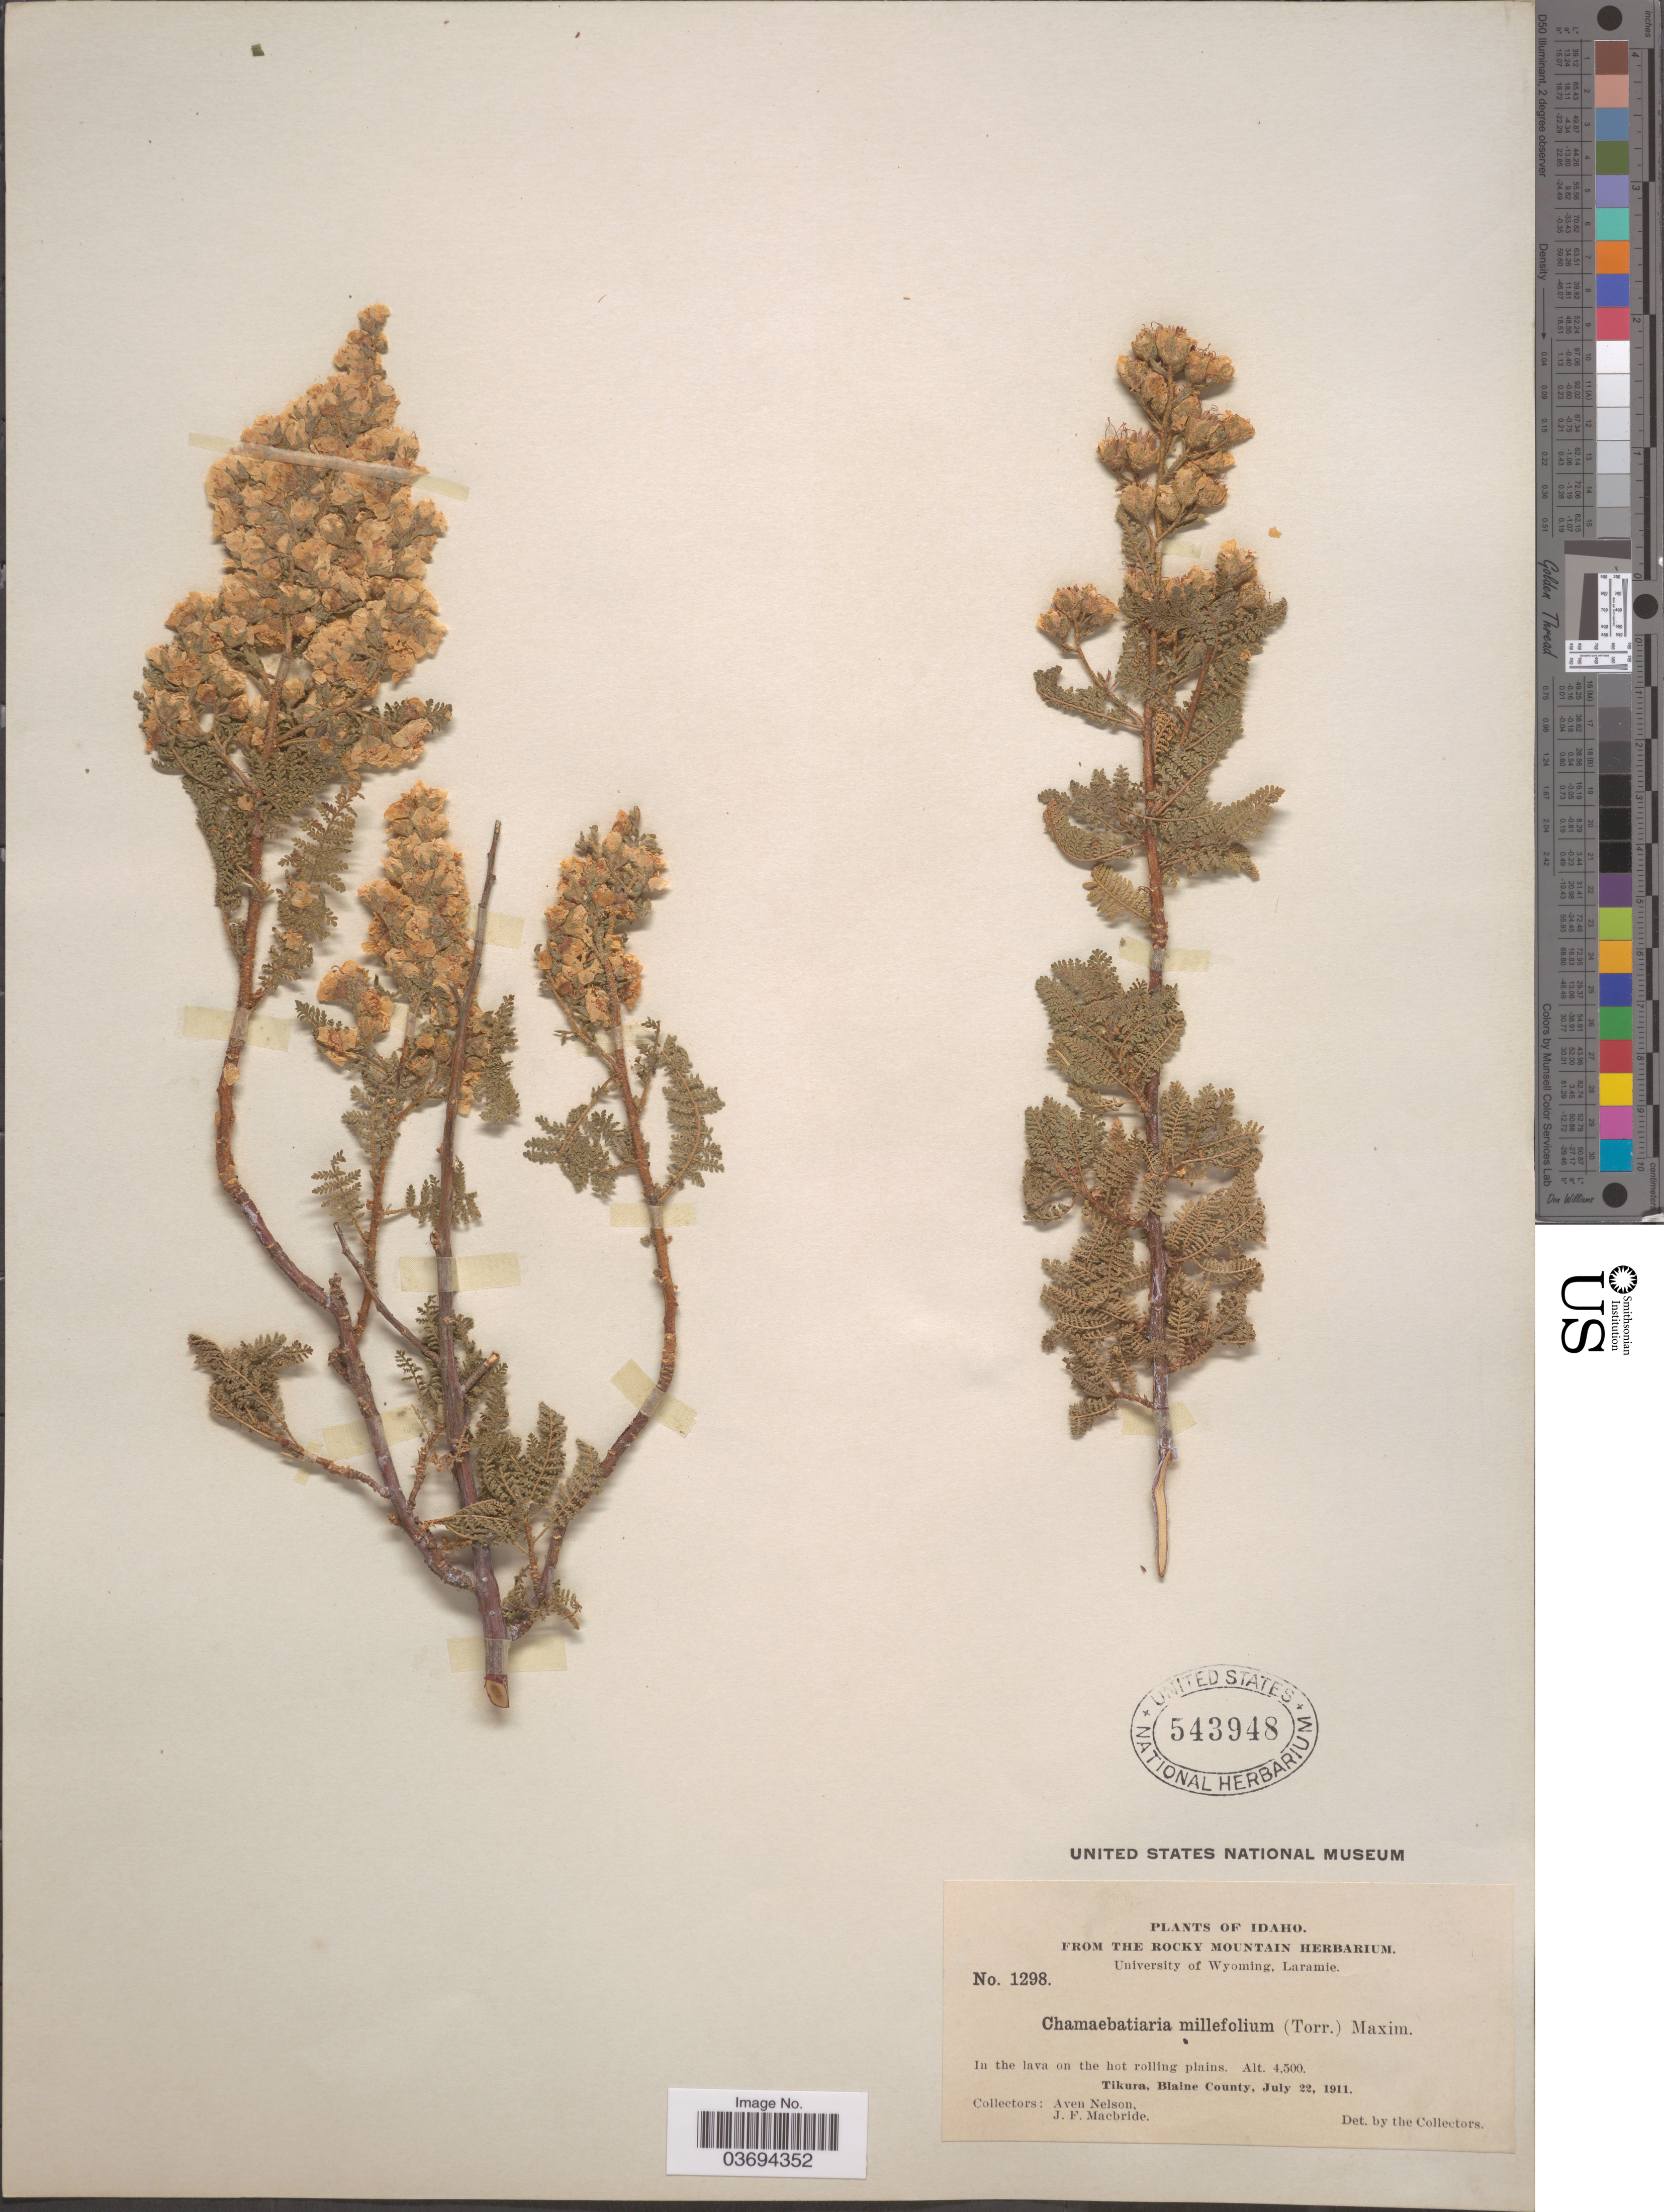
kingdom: Plantae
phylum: Tracheophyta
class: Magnoliopsida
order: Rosales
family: Rosaceae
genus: Chamaebatiaria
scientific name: Chamaebatiaria millefolium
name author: (Torr.) Maxim.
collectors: A. Nelson & J. F. Macbride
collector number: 1298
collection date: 1911-07-22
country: United States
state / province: Idaho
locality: Tikura, Blaine County.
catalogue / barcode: US 543948